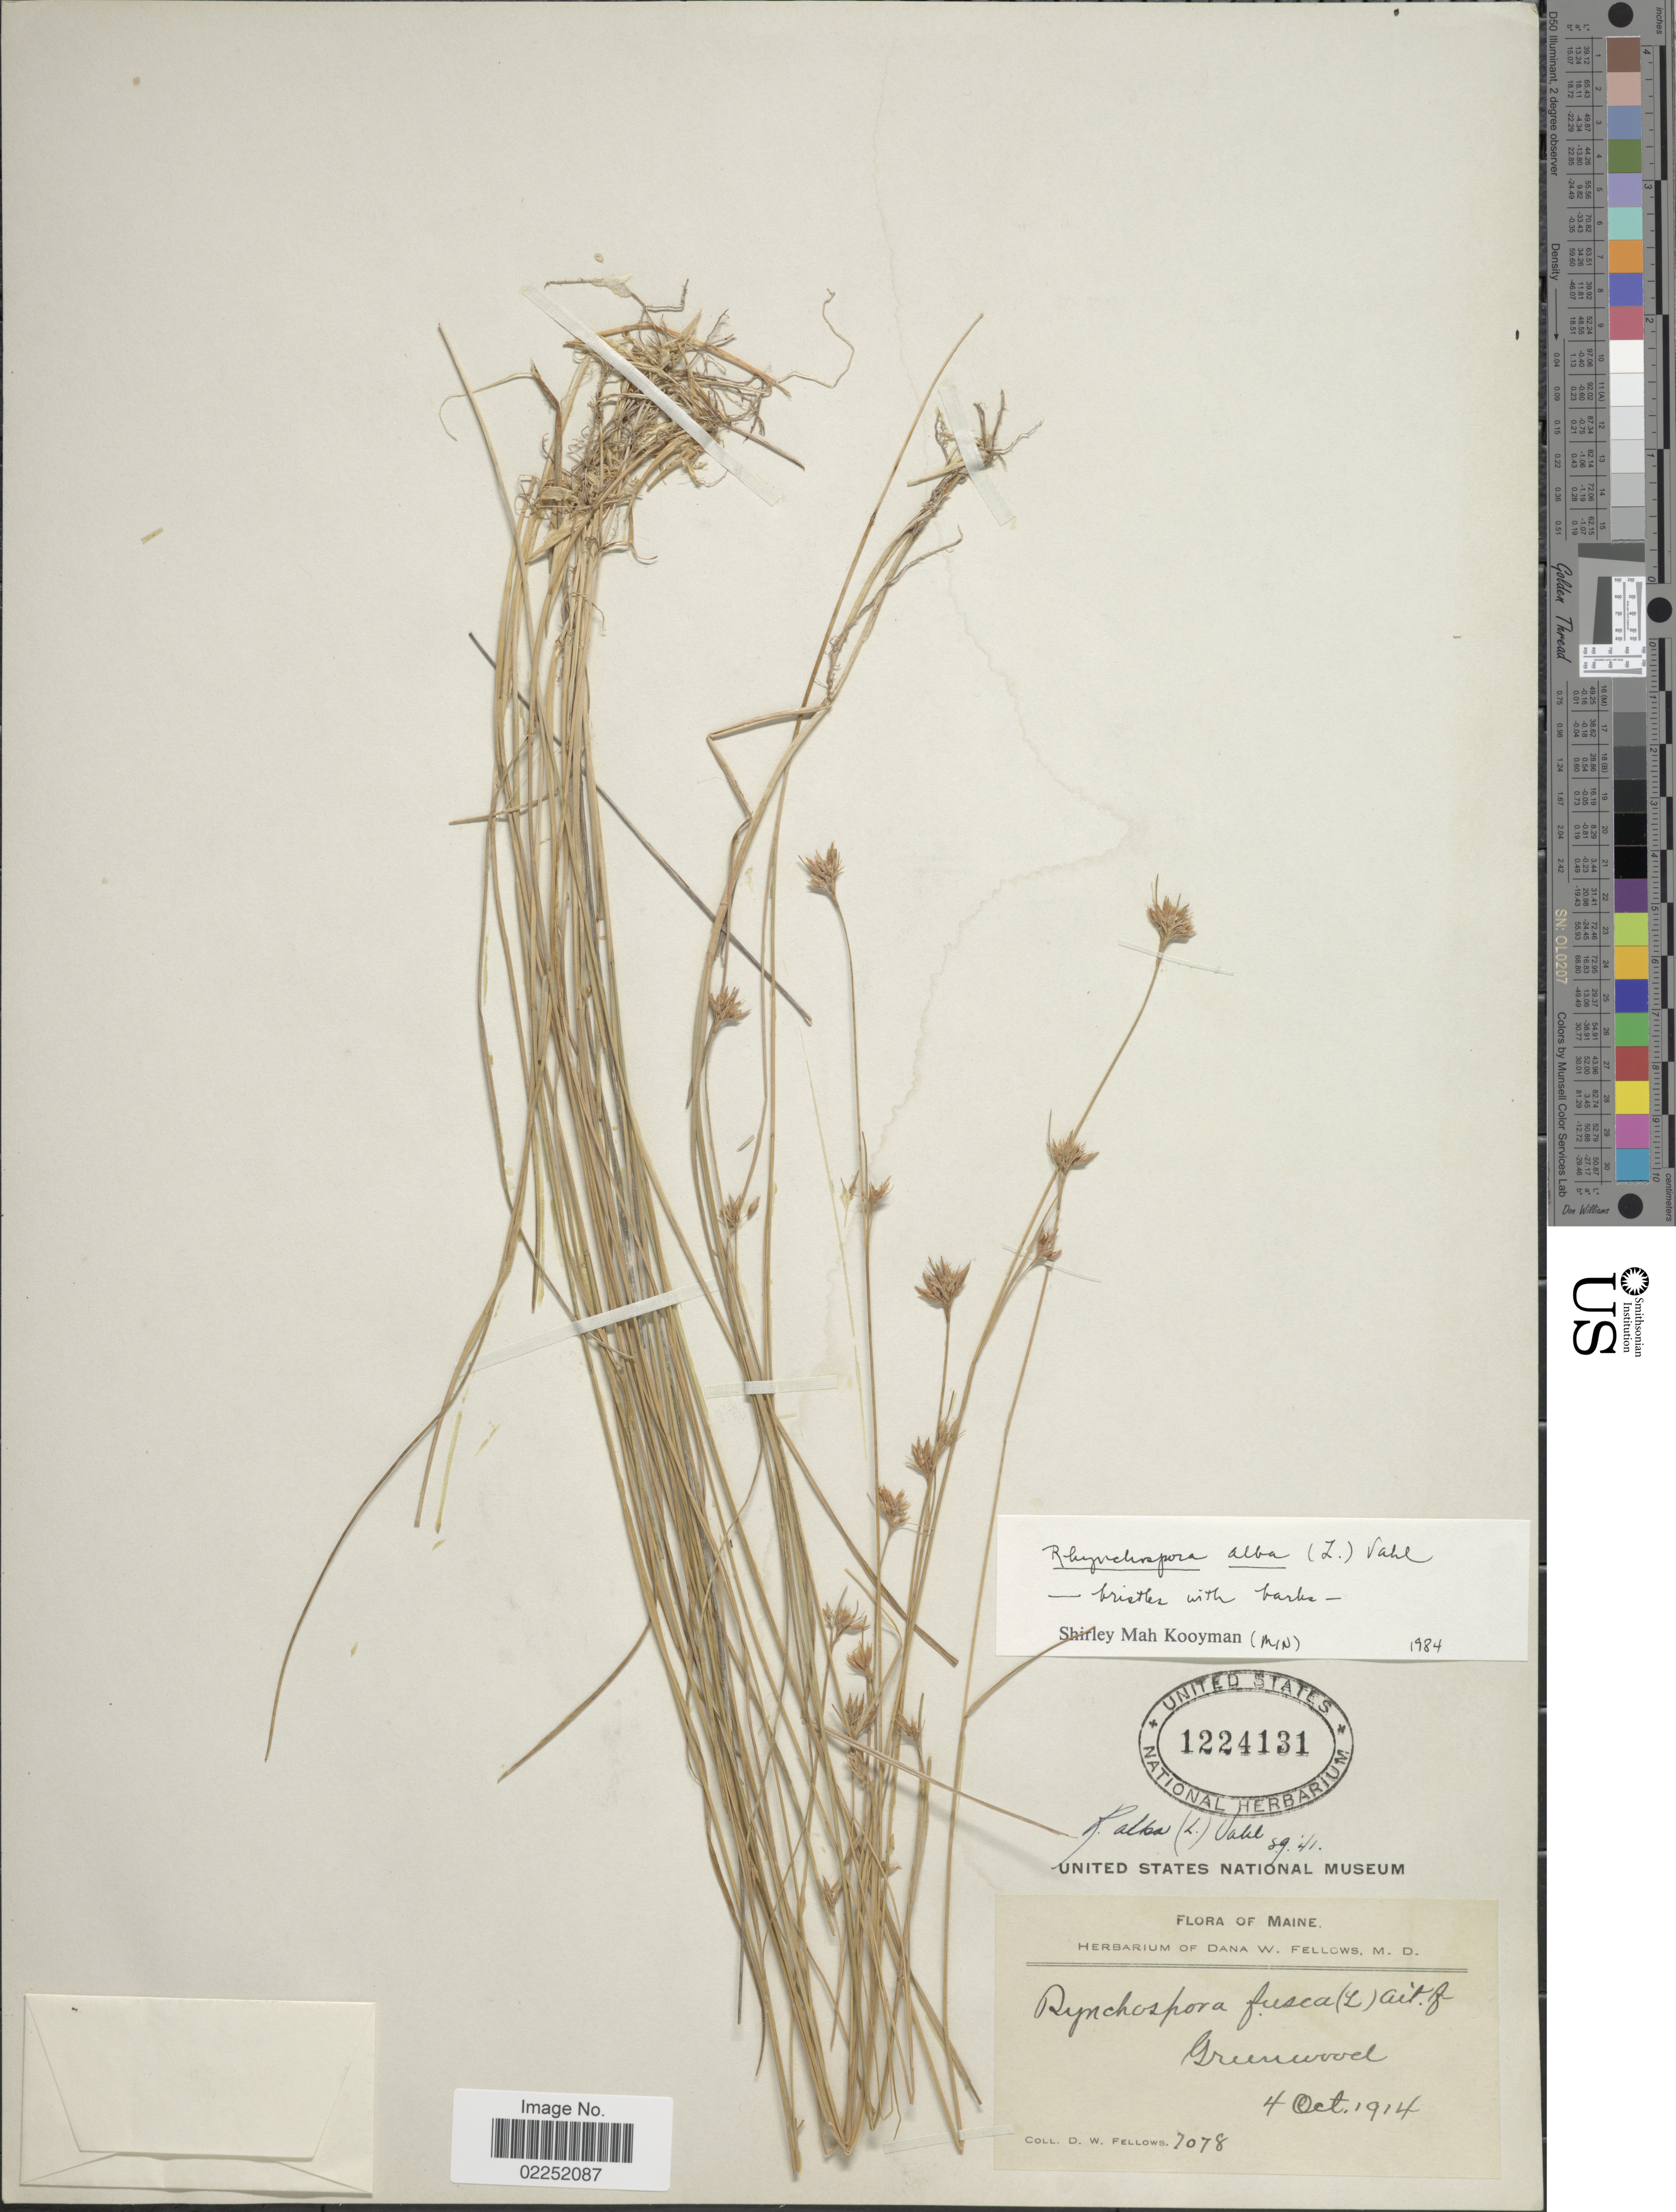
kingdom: Plantae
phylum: Tracheophyta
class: Liliopsida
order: Poales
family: Cyperaceae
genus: Rhynchospora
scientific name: Rhynchospora alba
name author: (L.) Vahl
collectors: D. W. Fellows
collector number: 7078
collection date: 1914-10-04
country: United States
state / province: Maine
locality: Greenwood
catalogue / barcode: US 1224131